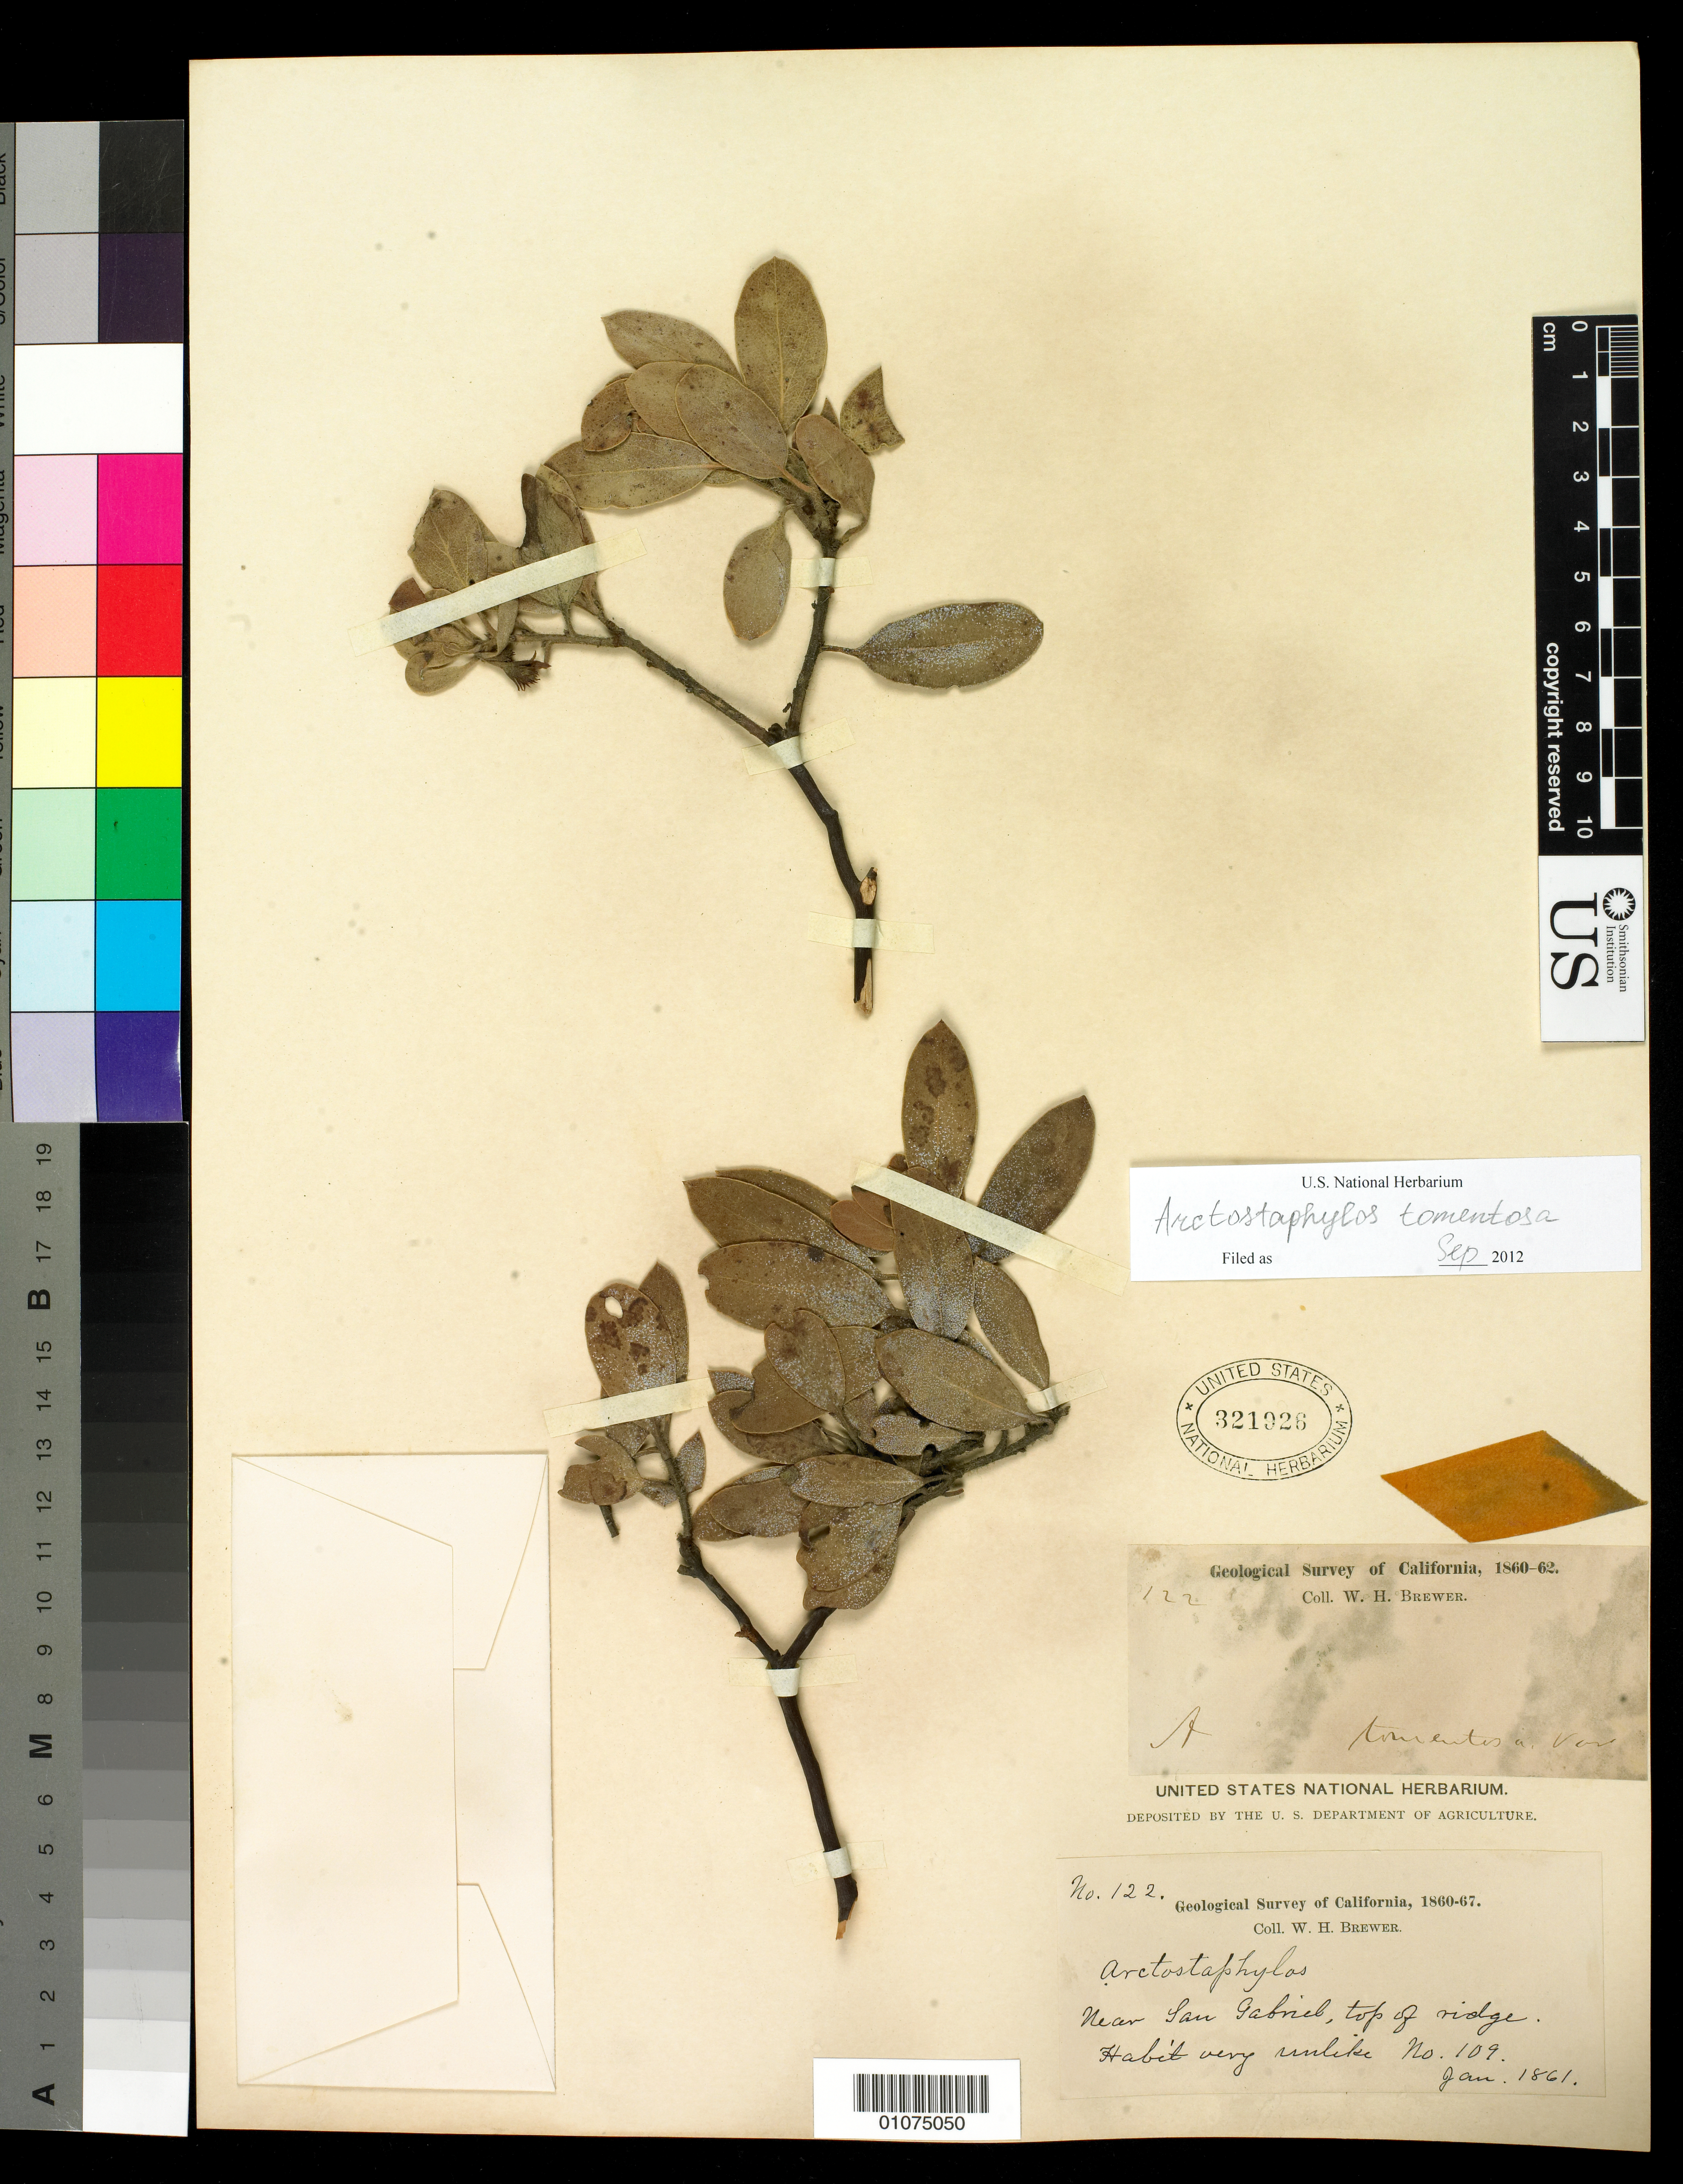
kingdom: Plantae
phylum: Tracheophyta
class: Magnoliopsida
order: Ericales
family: Ericaceae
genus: Arctostaphylos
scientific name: Arctostaphylos tomentosa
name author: (Pursh) Lindl.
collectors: W. H. Brewer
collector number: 122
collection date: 1861-01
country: United States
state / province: California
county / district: Los Angeles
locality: Near San Gabriel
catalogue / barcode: US 321926